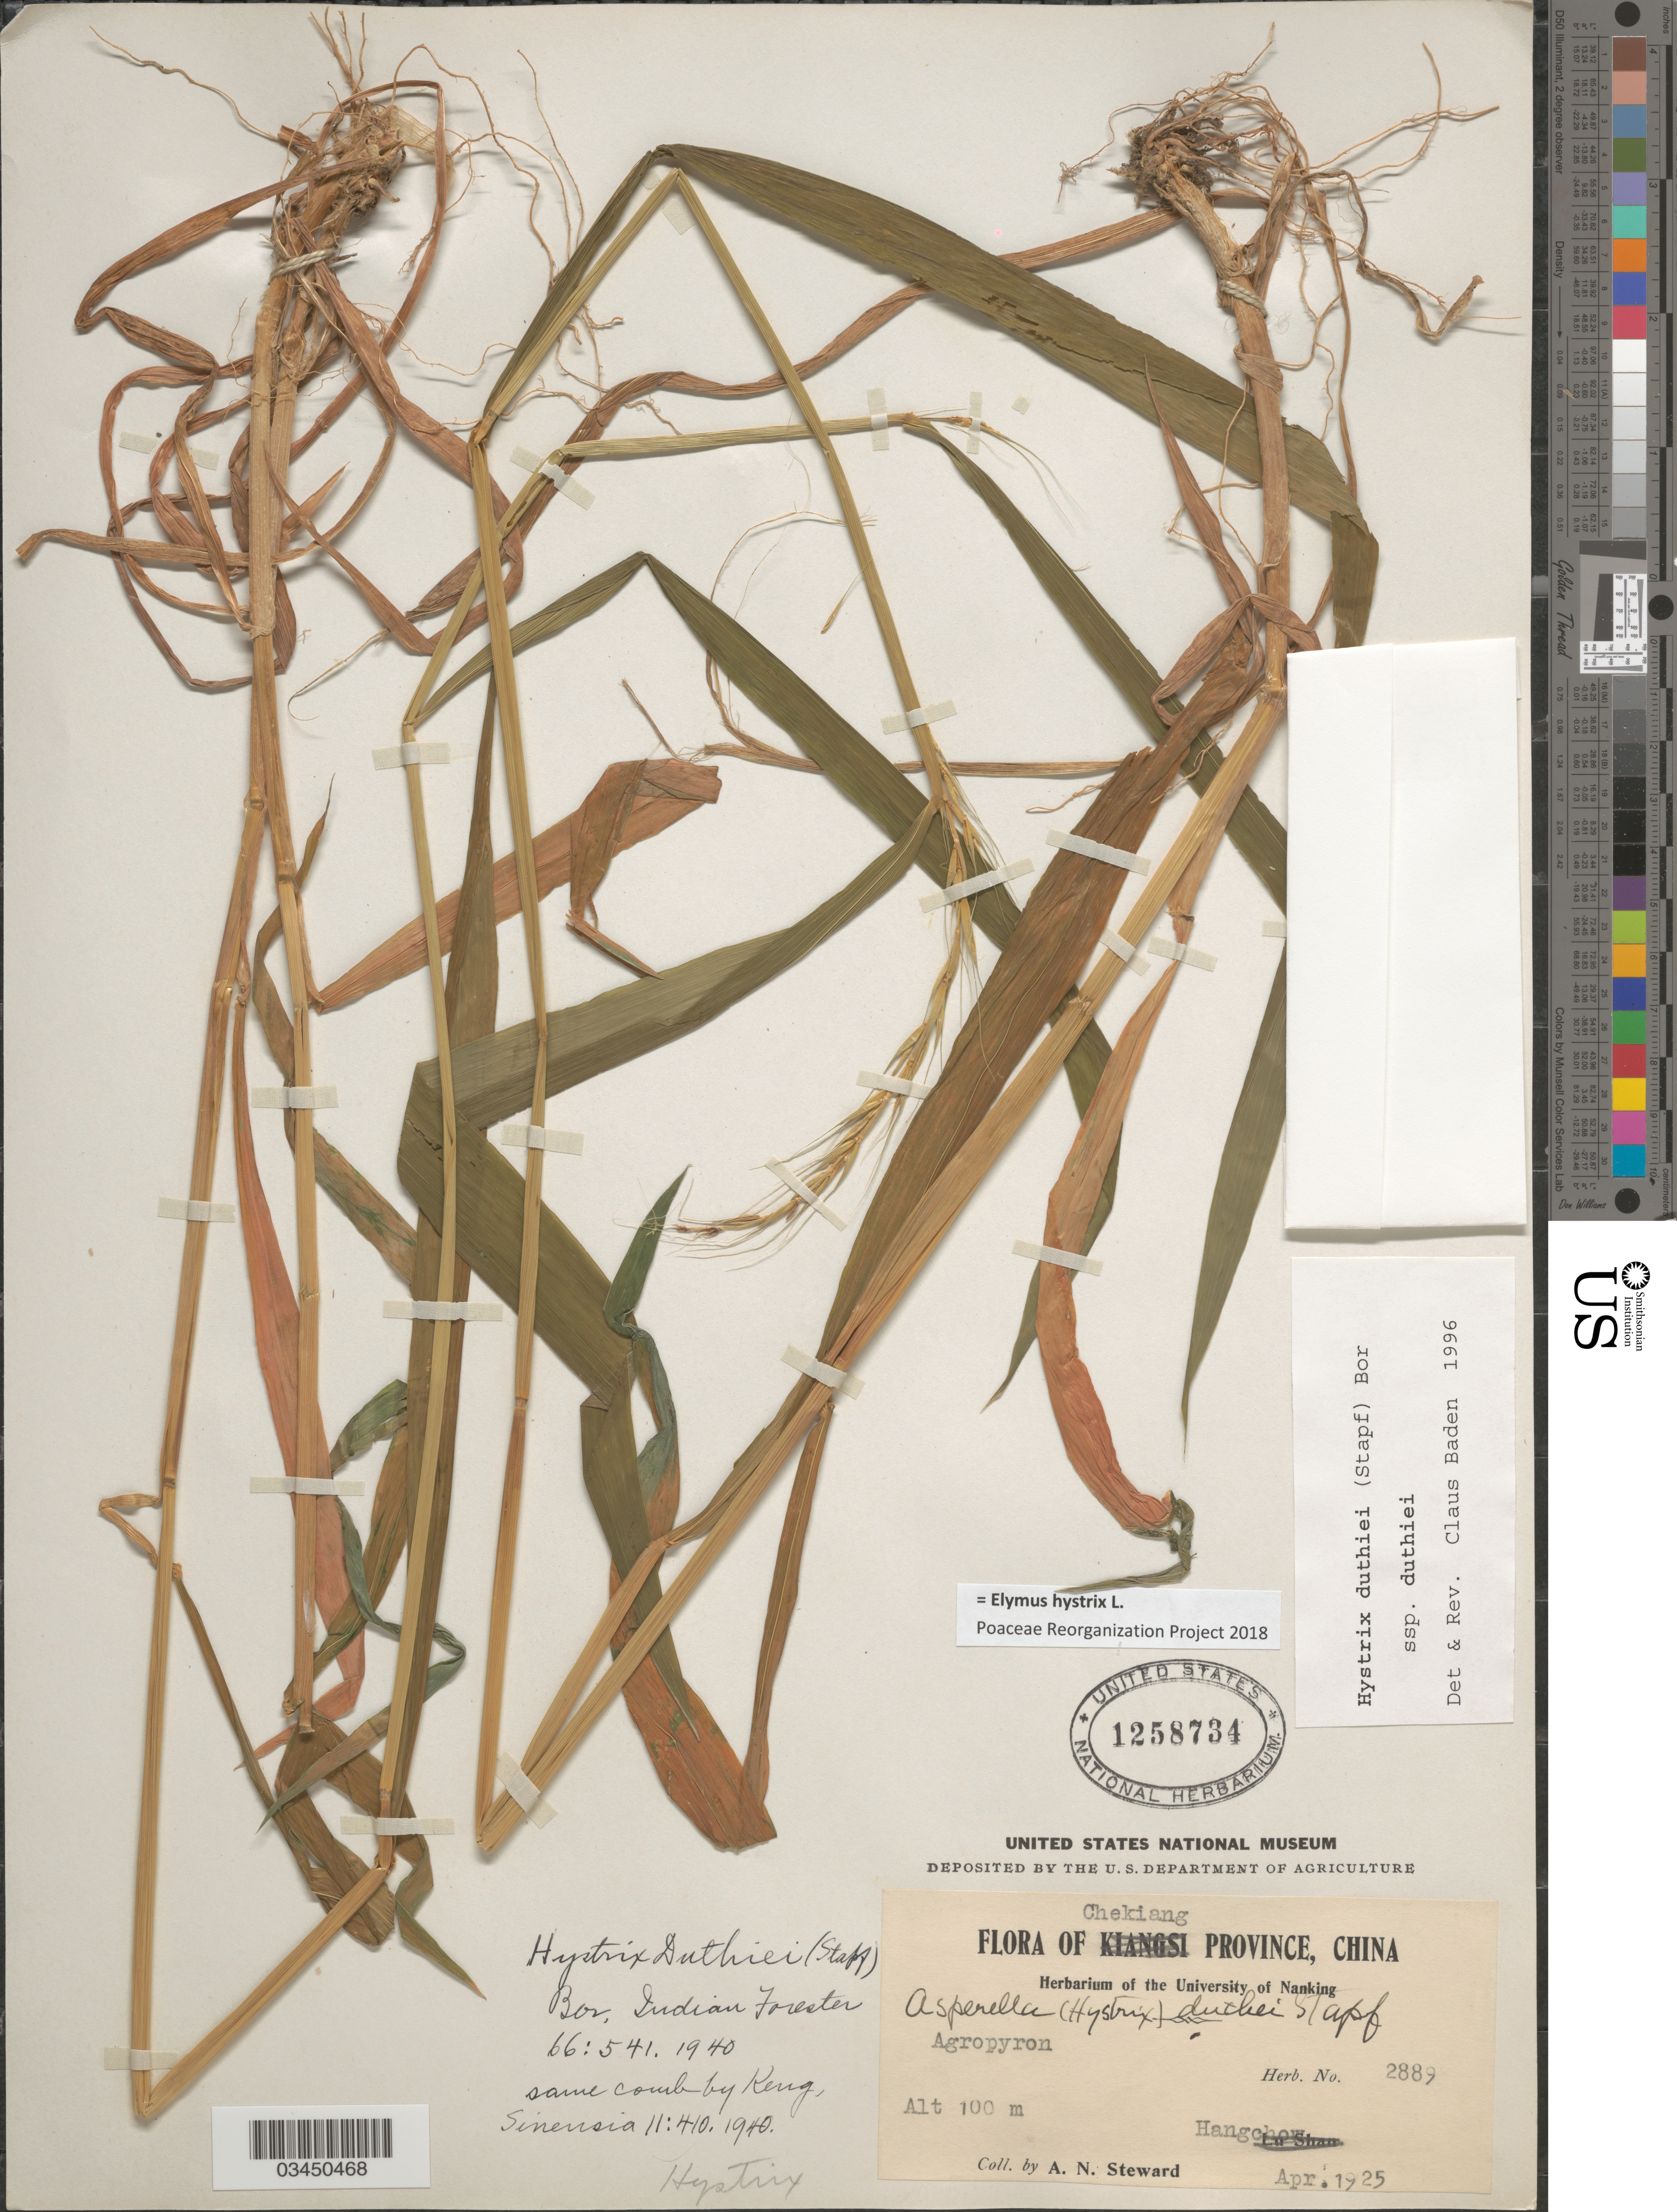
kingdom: Plantae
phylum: Tracheophyta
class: Liliopsida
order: Poales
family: Poaceae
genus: Elymus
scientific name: Elymus hystrix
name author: L.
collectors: A. N. Steward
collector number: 2889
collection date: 1925-04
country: China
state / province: Zhejiang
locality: Chekiang Province. Hangchow.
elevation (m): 100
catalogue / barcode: US 1258734